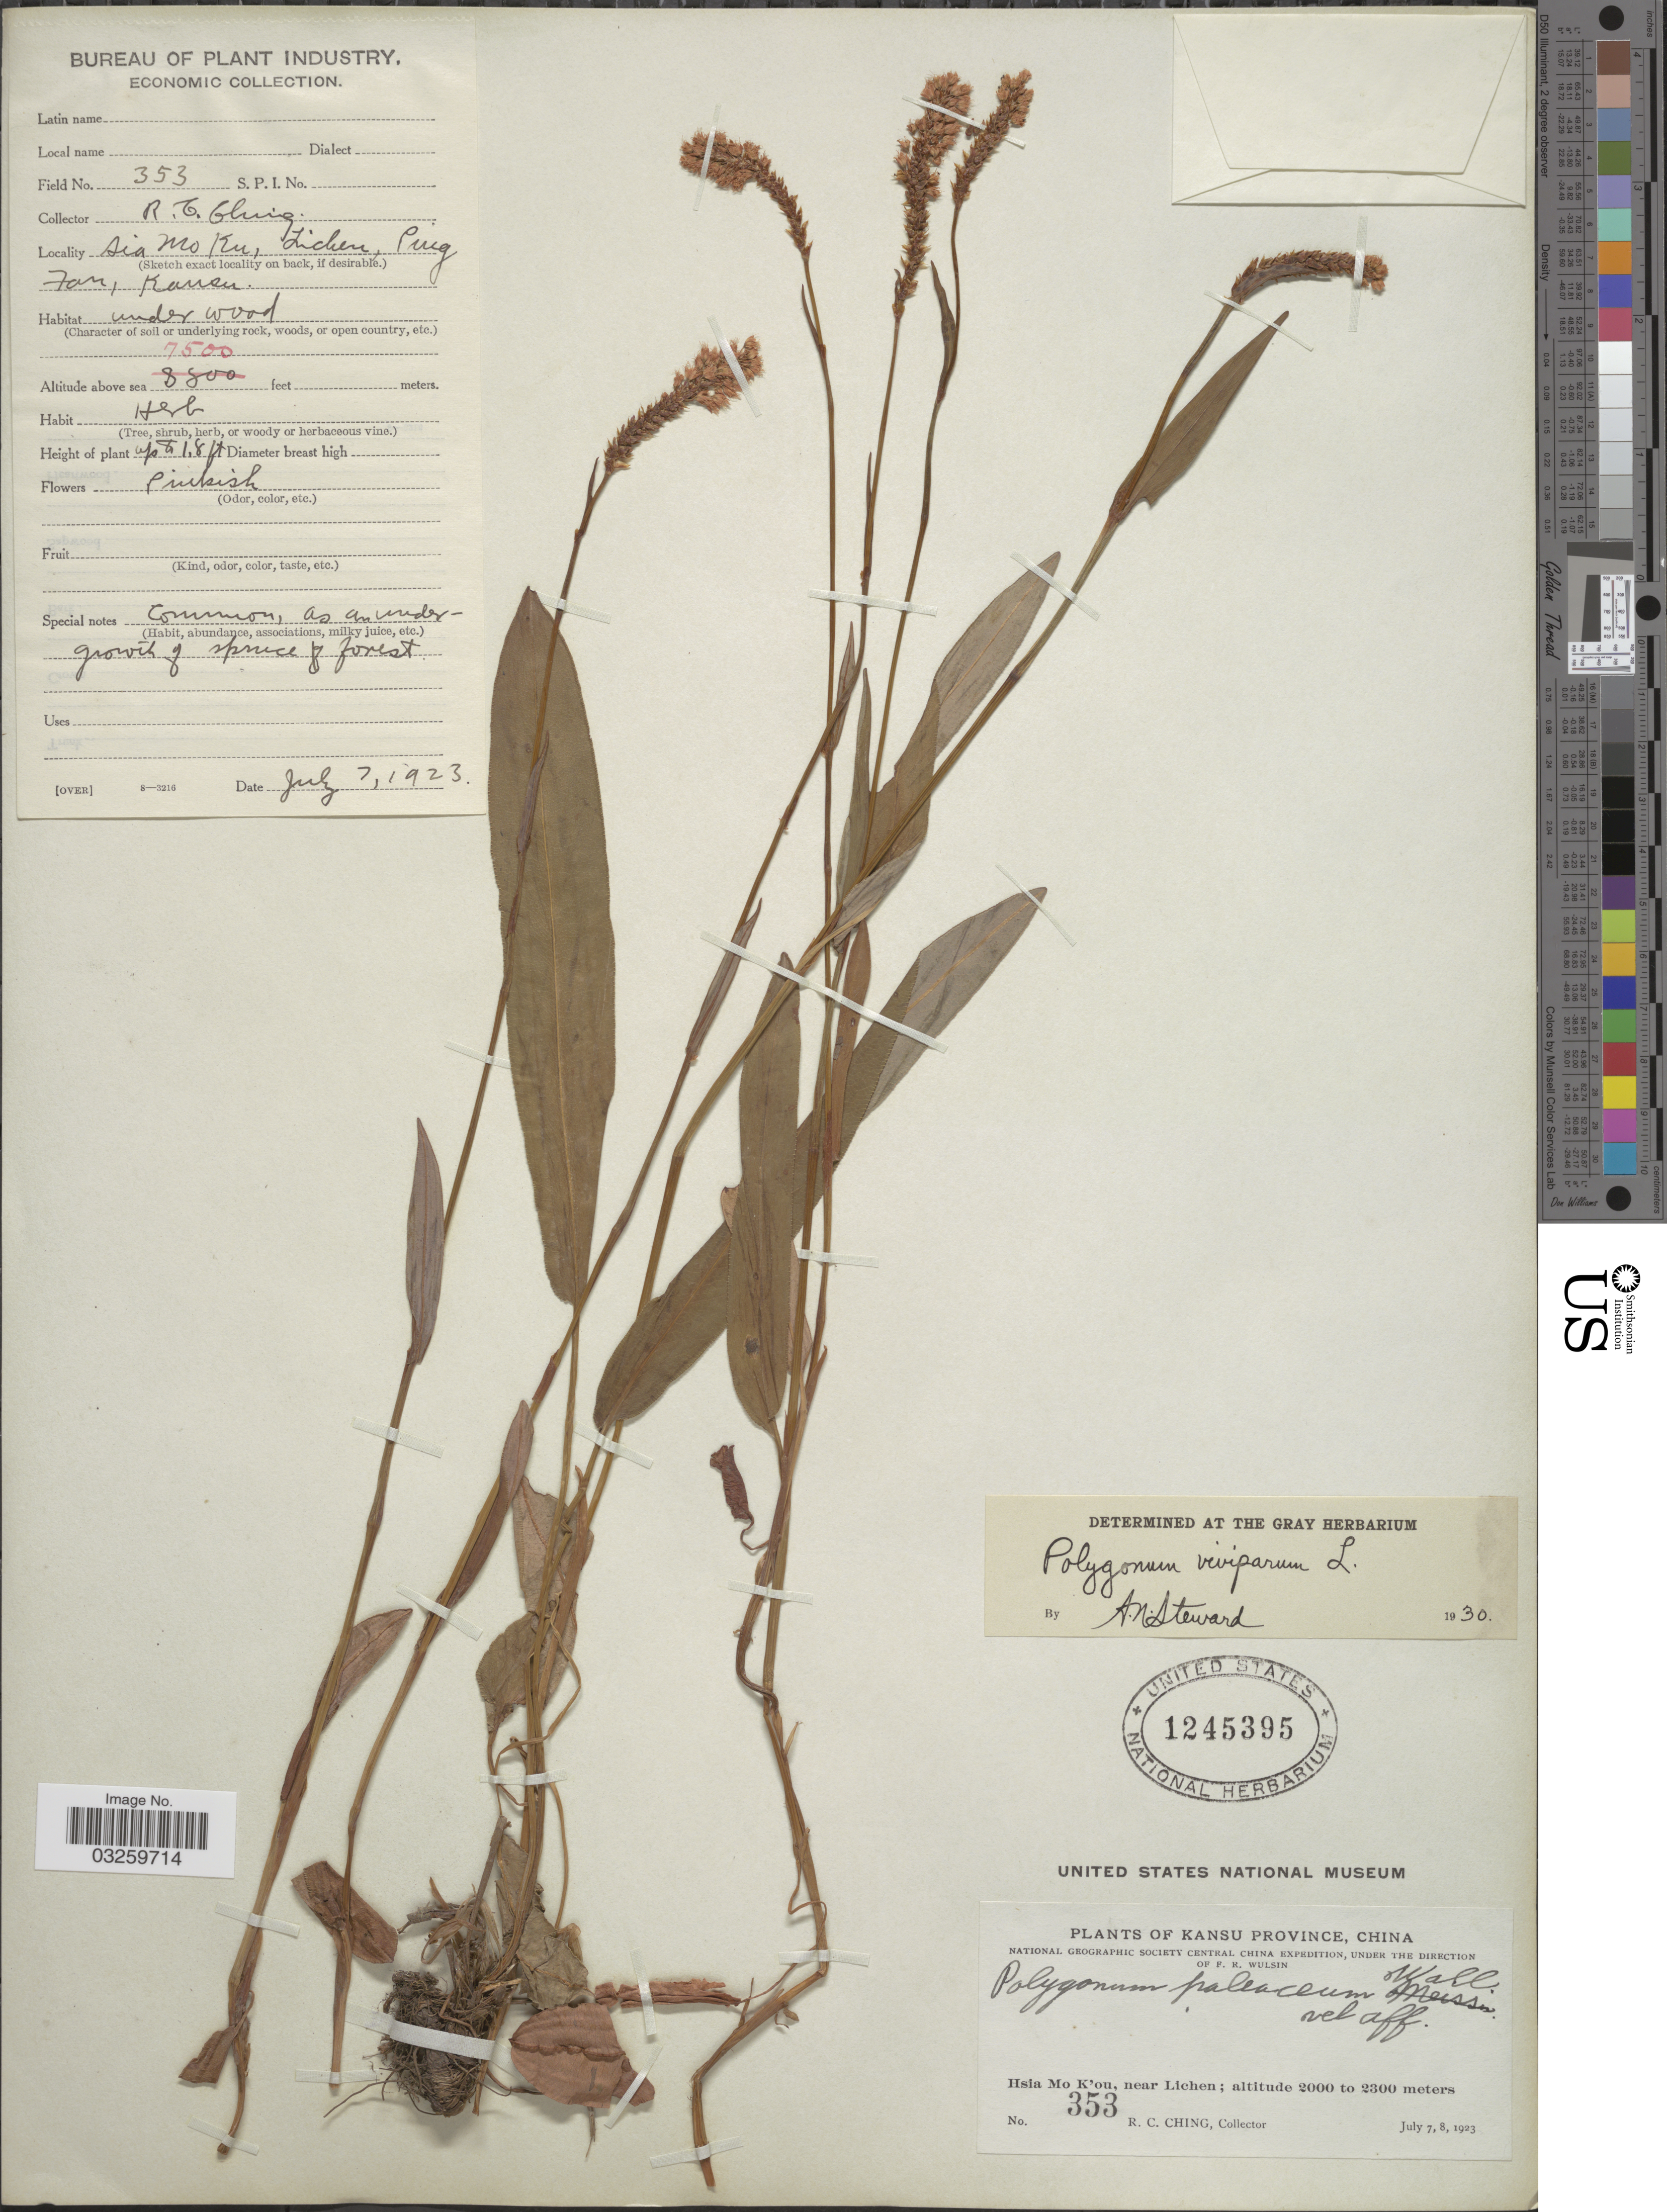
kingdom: Plantae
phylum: Tracheophyta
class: Magnoliopsida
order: Caryophyllales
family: Polygonaceae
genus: Bistorta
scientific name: Bistorta vivipara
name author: (L.) Delarbre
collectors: R. C. Ching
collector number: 353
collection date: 1923-07-07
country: China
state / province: Gansu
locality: Kansu Province. Hsia Mo K'ou, near Lichen. Sia Mo Ku, Ping Fan.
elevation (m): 2286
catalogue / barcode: US 1245395